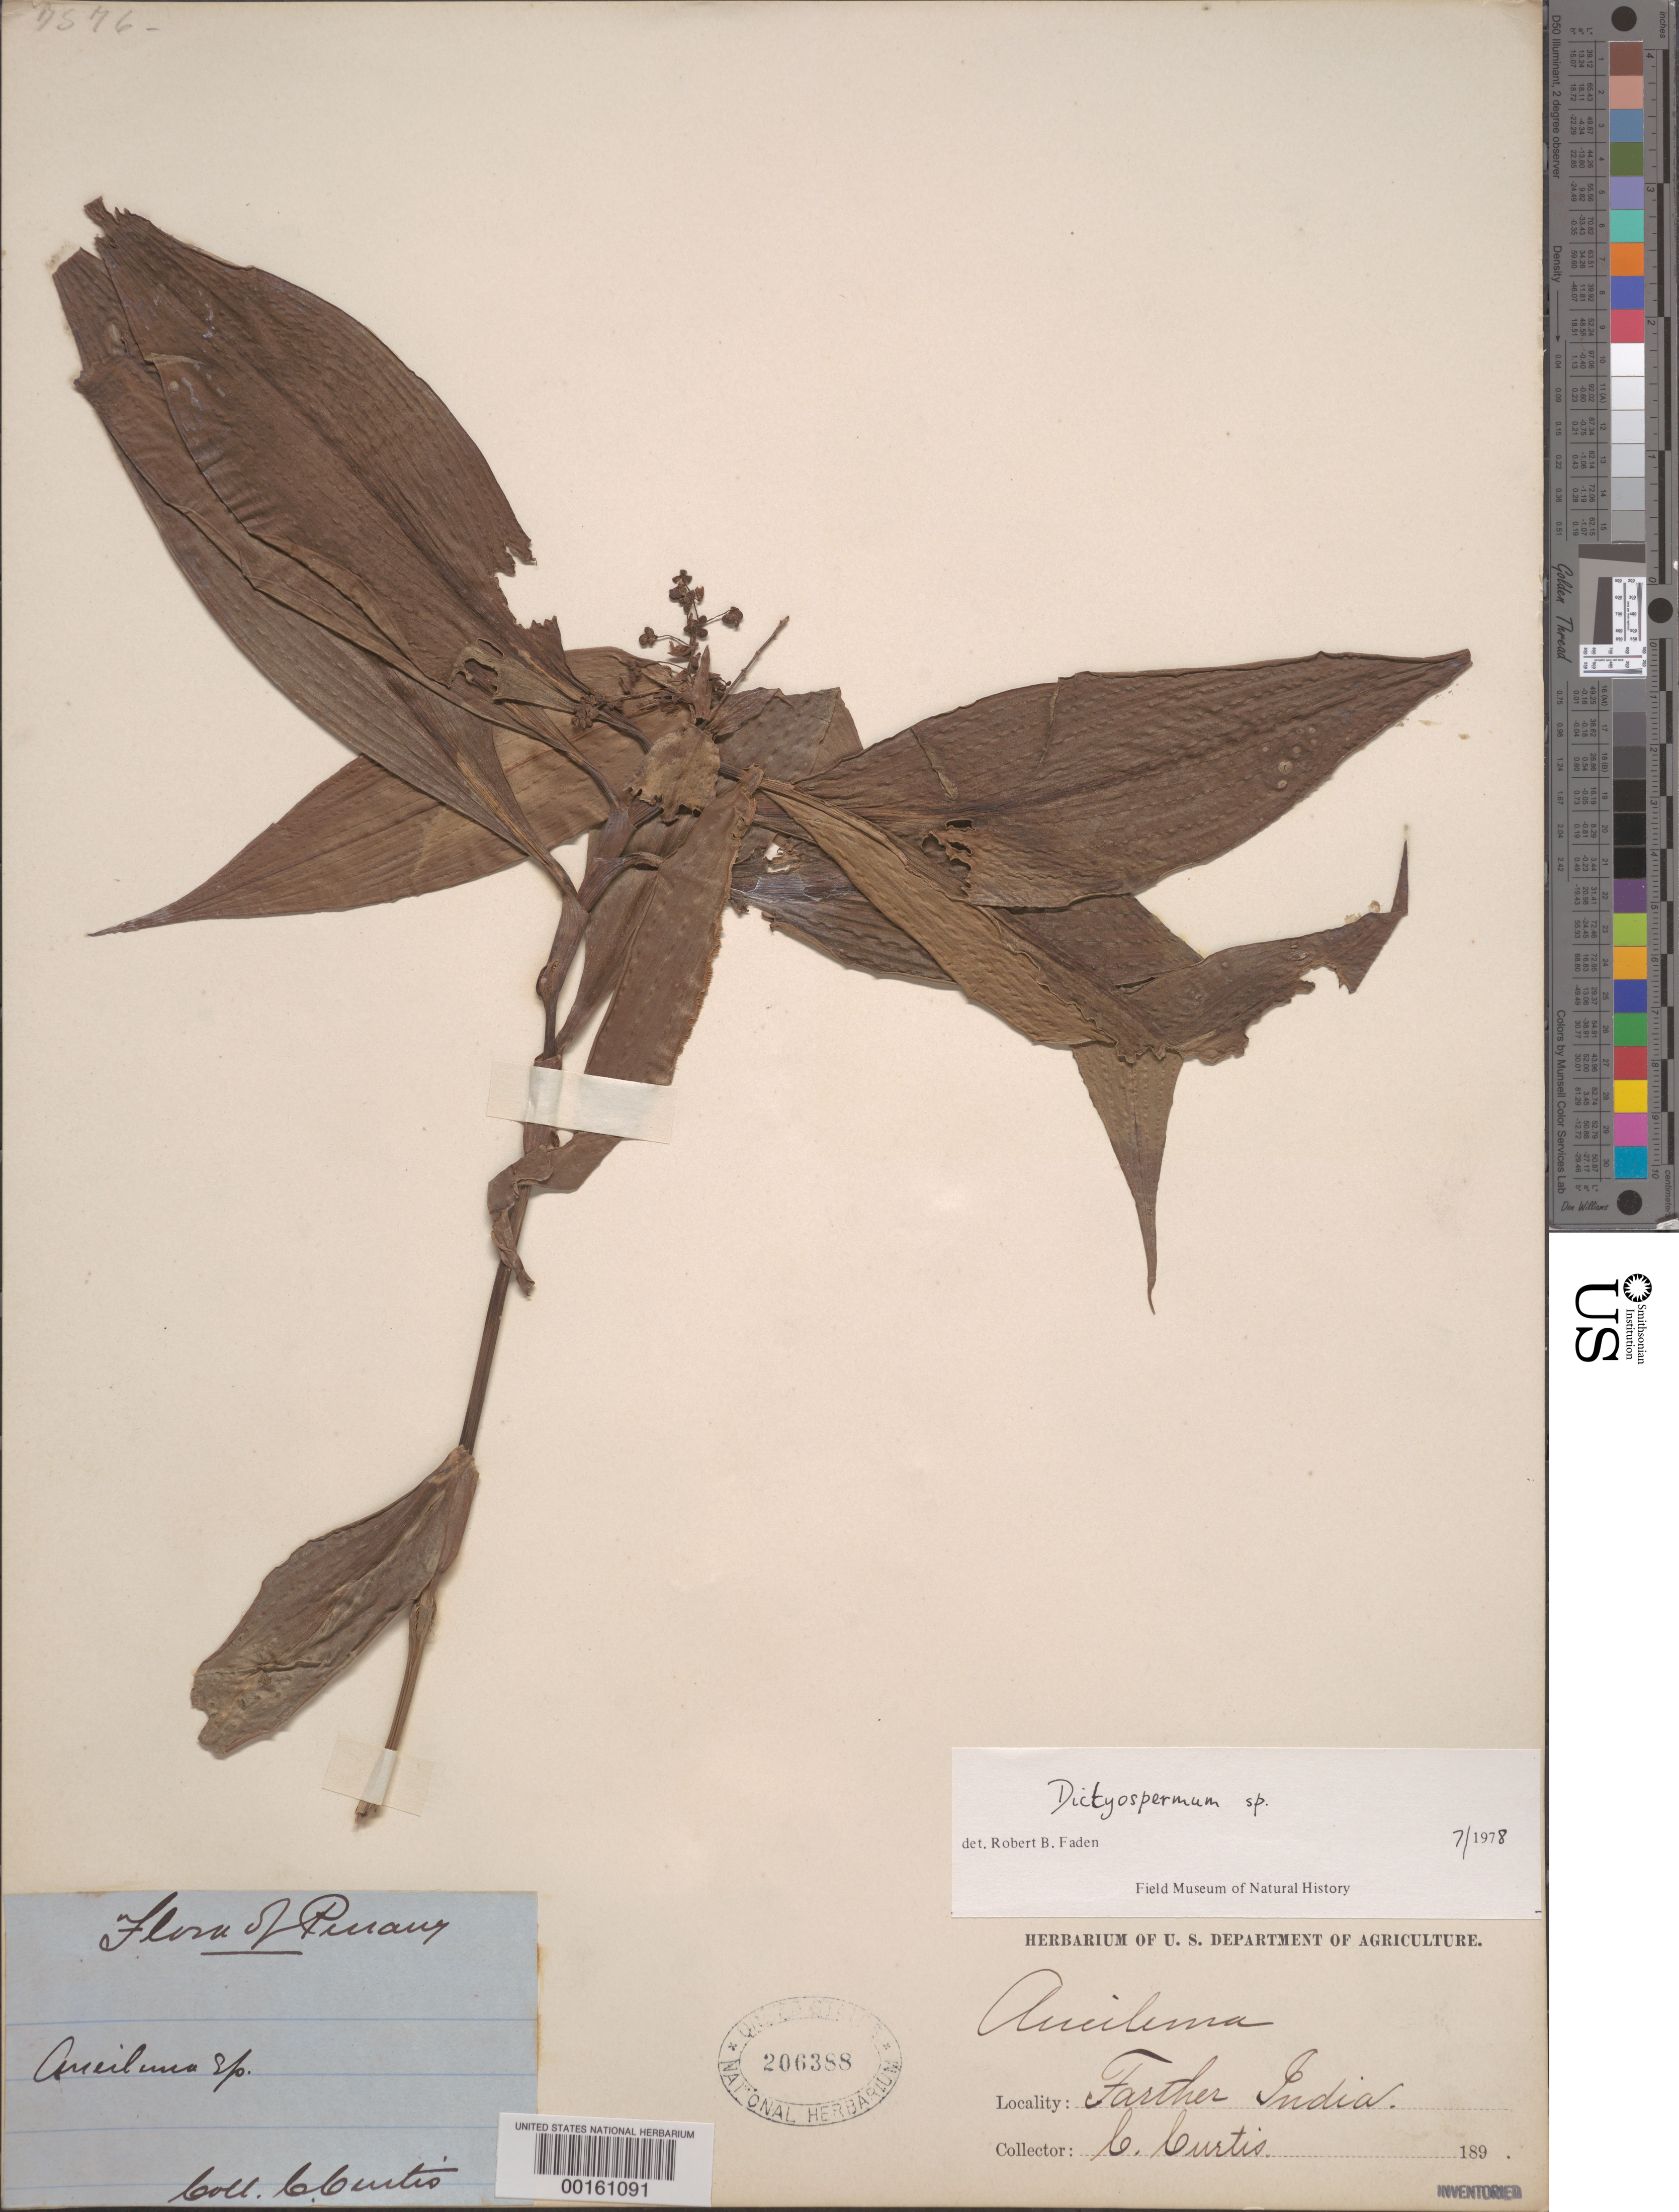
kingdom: Plantae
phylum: Tracheophyta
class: Liliopsida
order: Commelinales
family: Commelinaceae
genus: Dictyospermum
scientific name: Dictyospermum sp.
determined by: Faden, Robert B., (US), Smithsonian Institution - National Museum of Natural History (UNITED STATES)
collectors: C. Curtis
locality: "indochina"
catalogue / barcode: US 206388